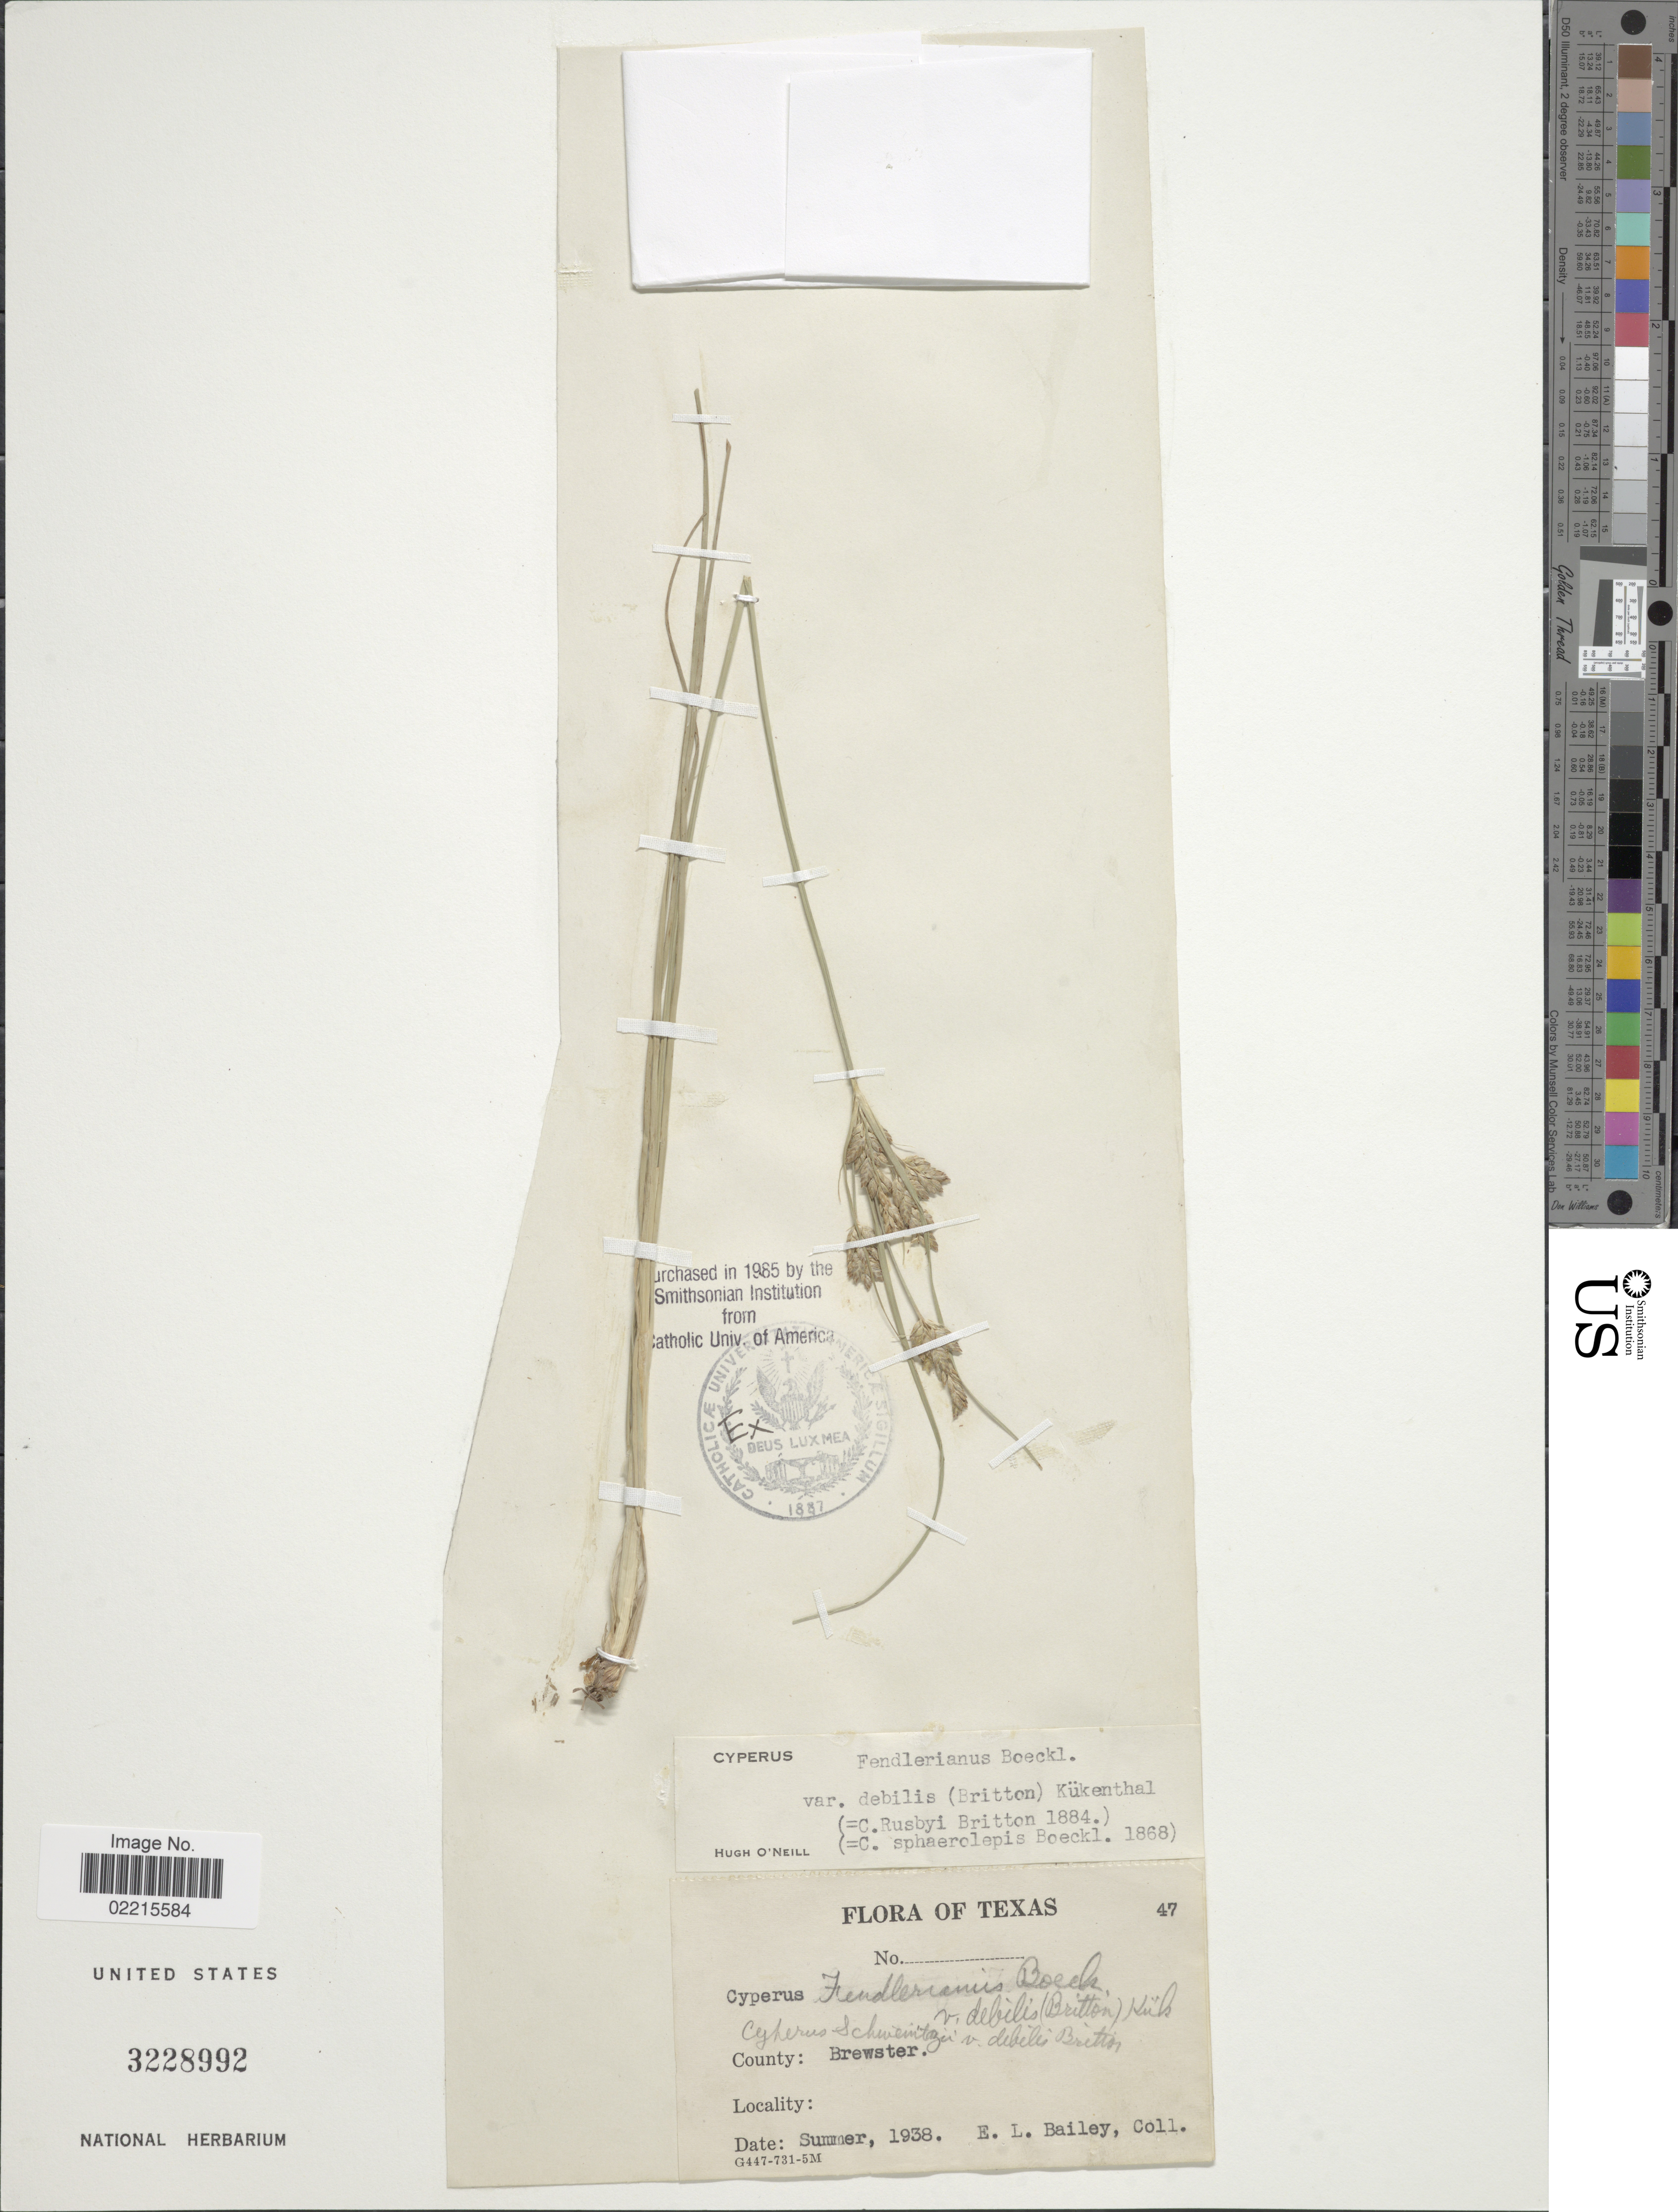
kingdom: Plantae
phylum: Tracheophyta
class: Liliopsida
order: Poales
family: Cyperaceae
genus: Cyperus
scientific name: Cyperus fendlerianus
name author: Boeckeler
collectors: E. Bailey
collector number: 47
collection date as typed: summer, 1938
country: United States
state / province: Texas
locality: County: Brewster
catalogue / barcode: US 3228992